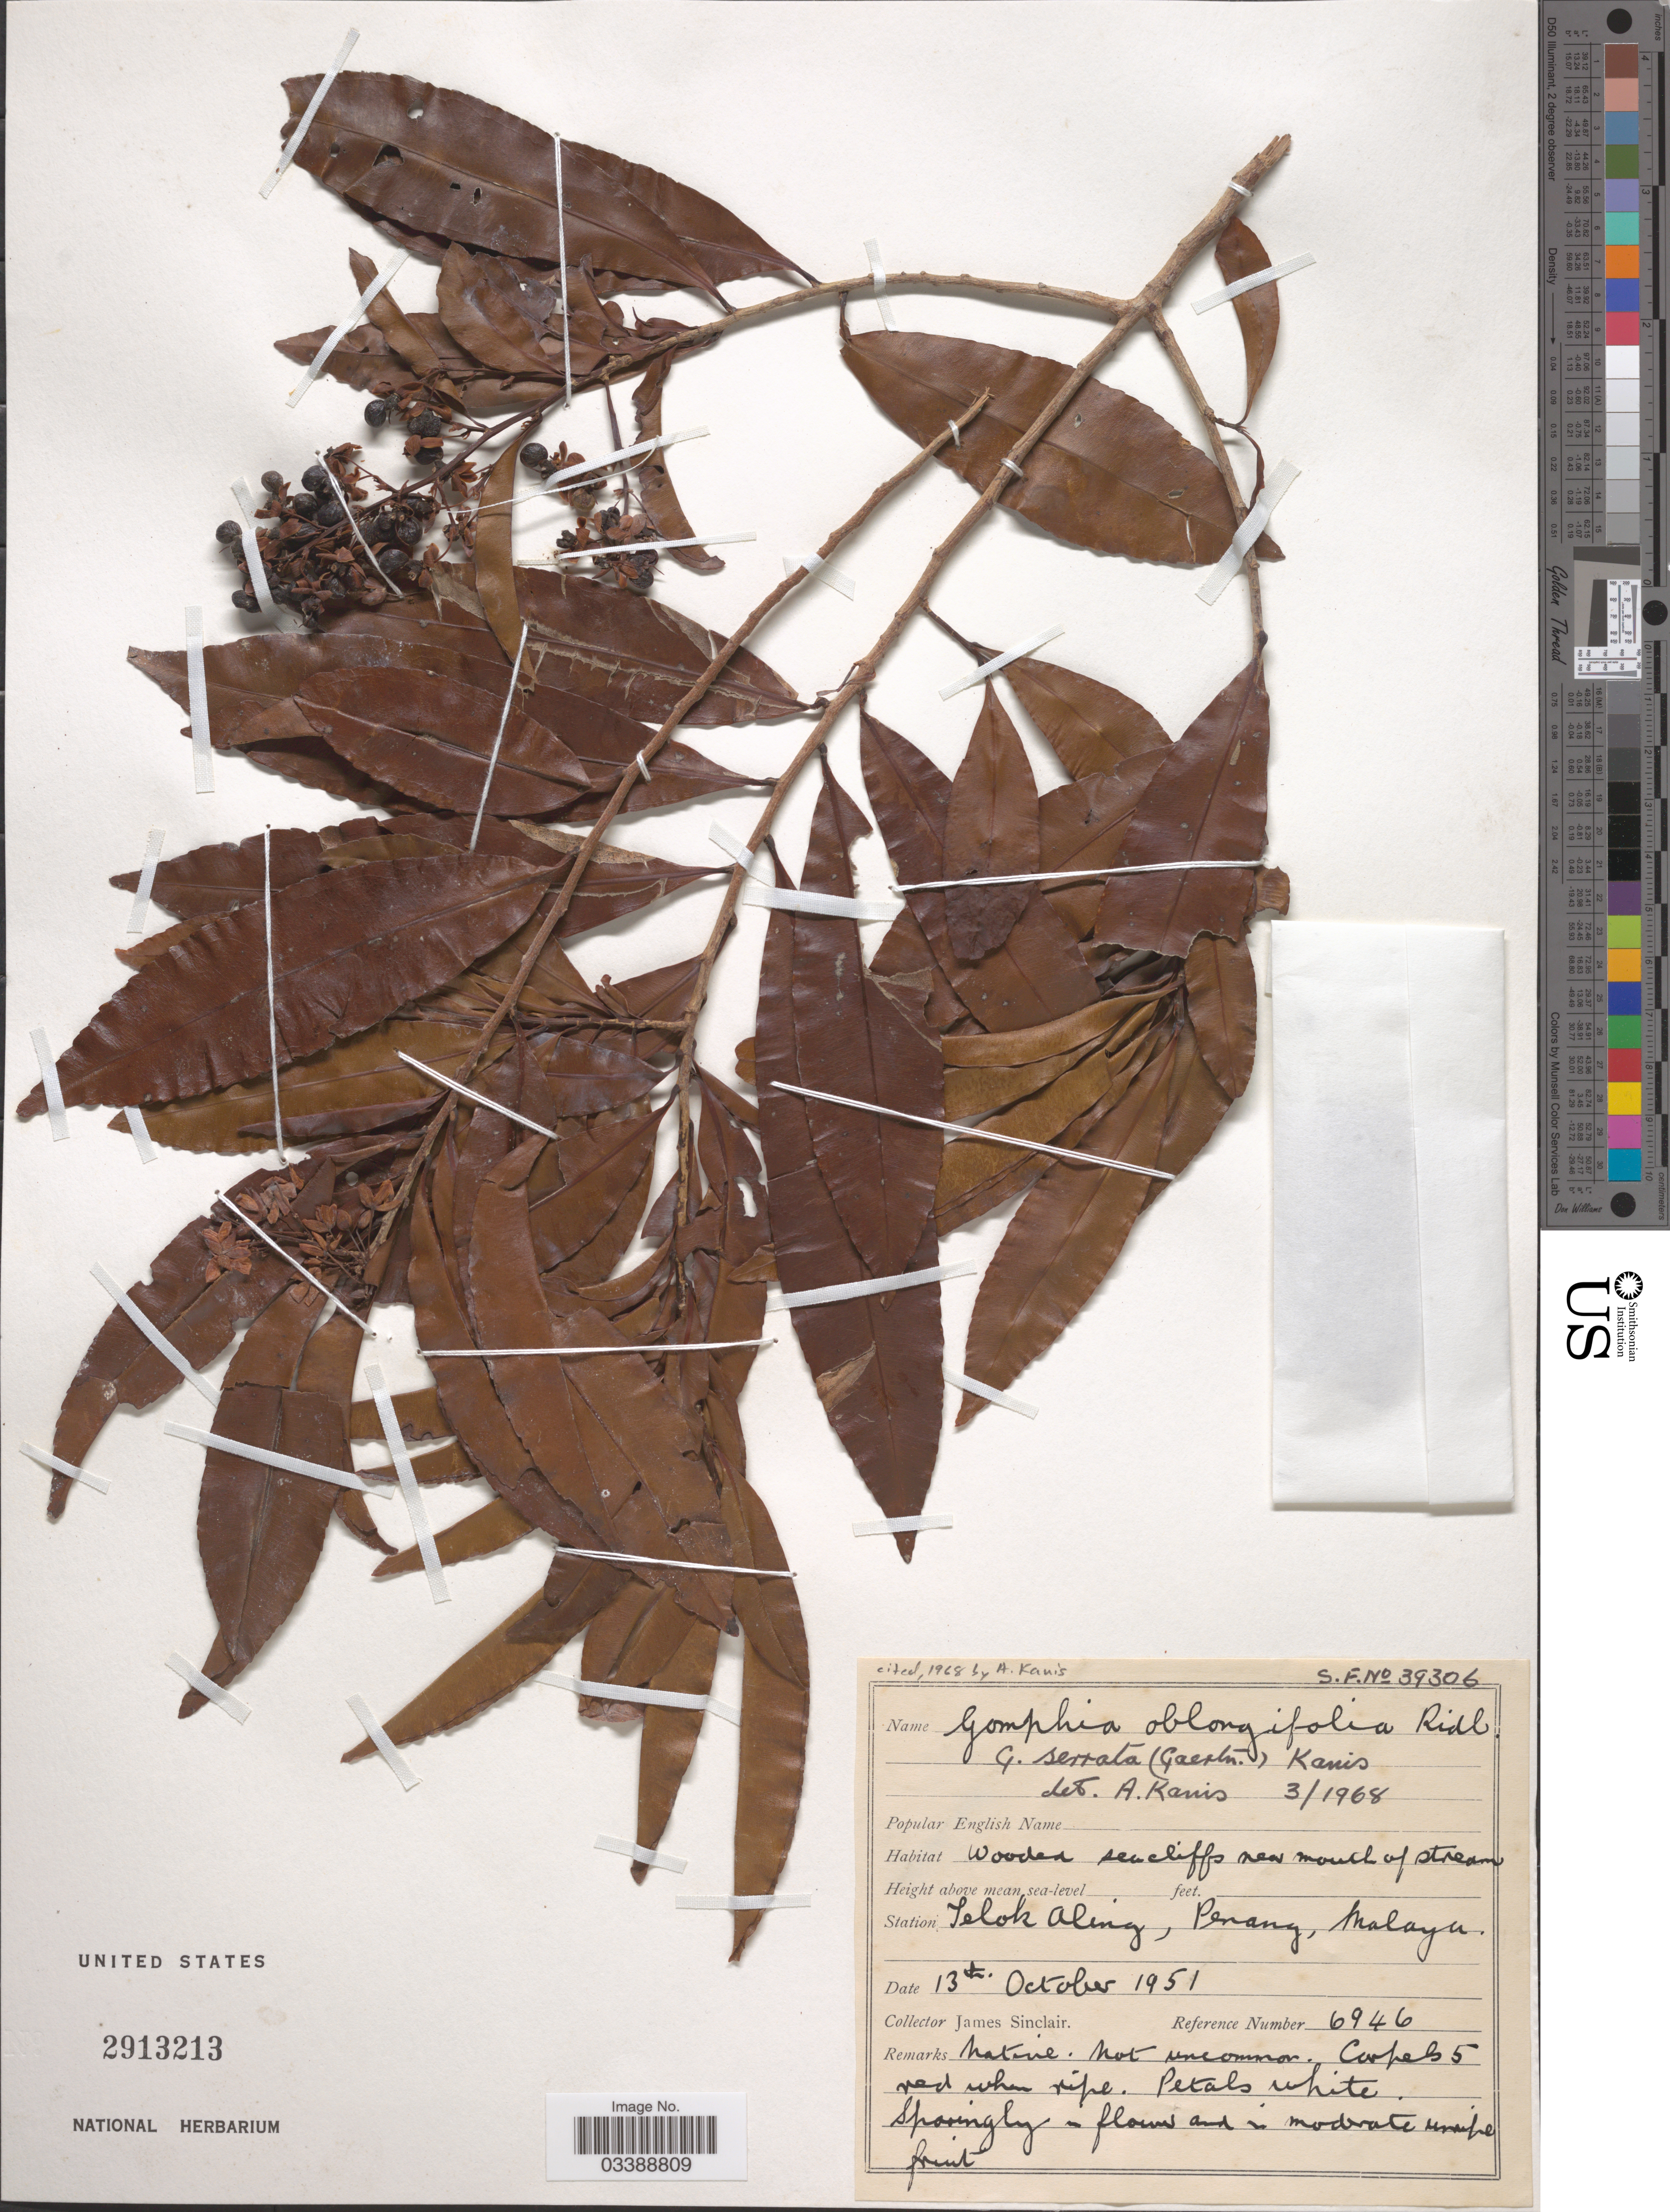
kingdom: Plantae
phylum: Tracheophyta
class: Magnoliopsida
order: Malpighiales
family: Ochnaceae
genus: Campylospermum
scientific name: Campylospermum serratum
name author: (Gaertn.) Bittrich & M.C.E. Amaral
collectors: J. Sinclair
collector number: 6946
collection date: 1951-10-13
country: Malaysia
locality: Station Telok Aling, Penang, Malaya.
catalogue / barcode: US 2913213